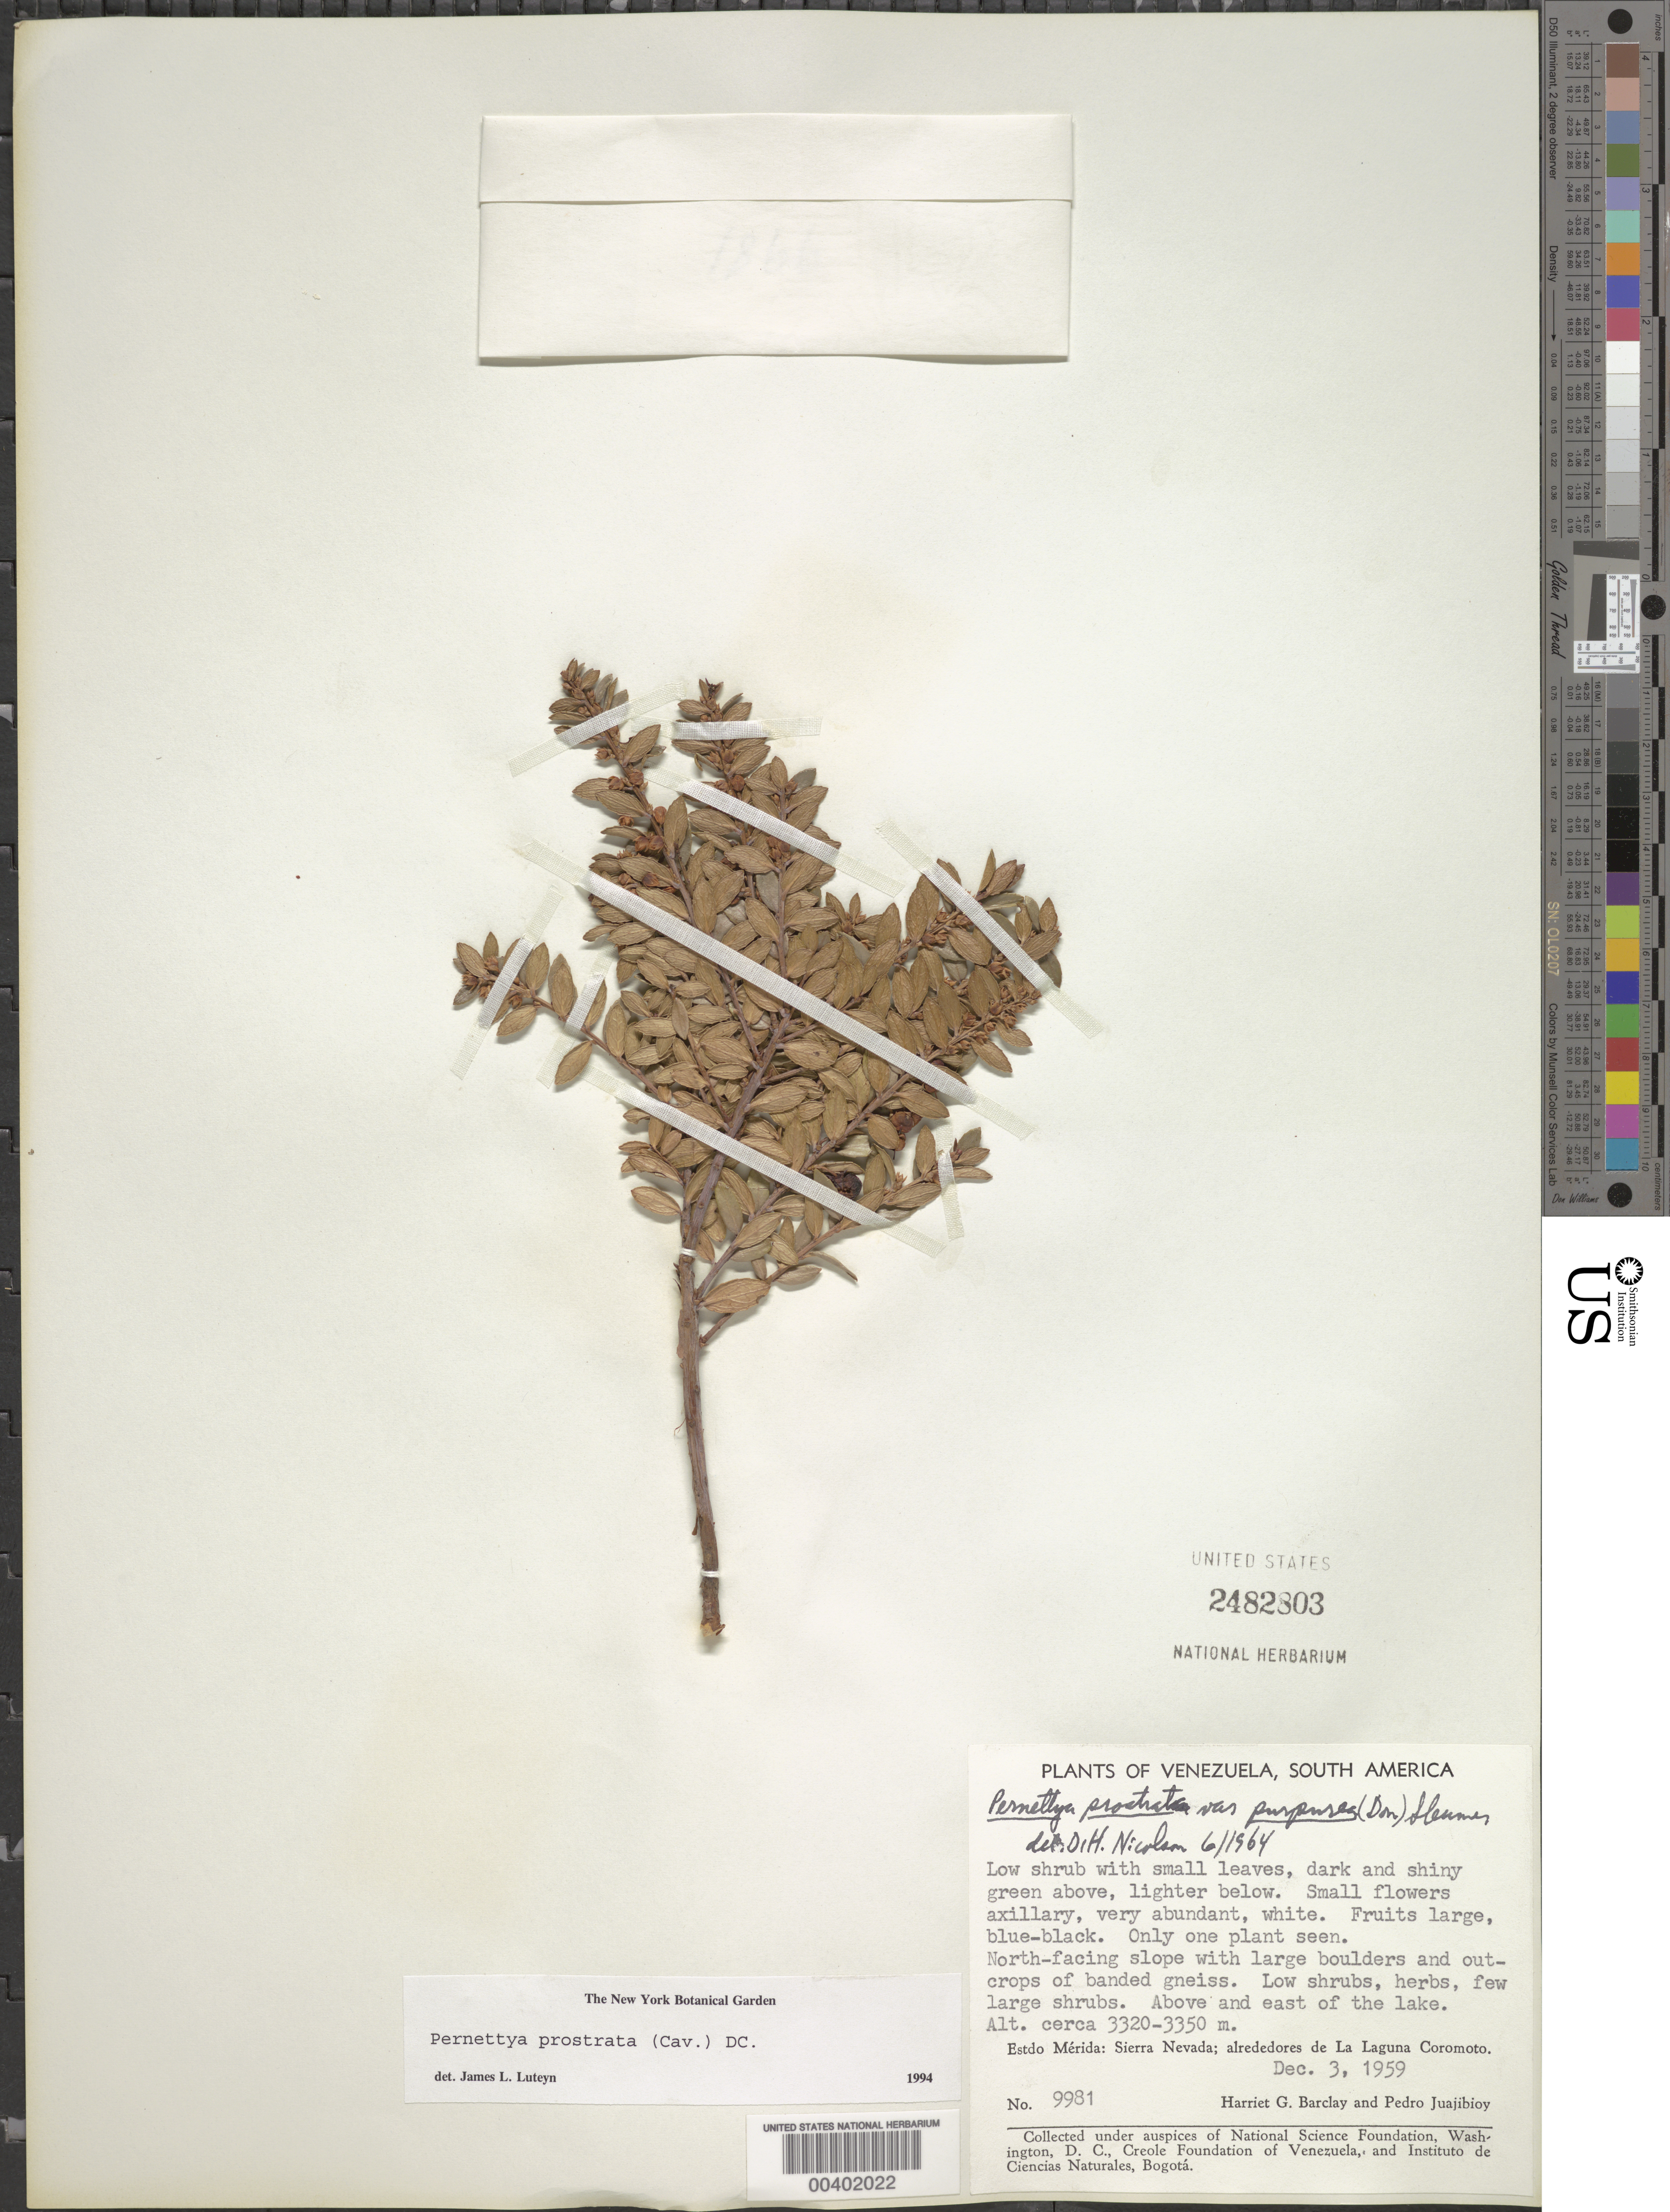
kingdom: Plantae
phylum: Tracheophyta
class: Magnoliopsida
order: Ericales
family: Ericaceae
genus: Pernettya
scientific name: Pernettya prostrata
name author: (Cav.) DC.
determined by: Luteyn, J. L.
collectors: H. G. Barclay & P. Juajibioy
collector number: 9981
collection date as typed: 03 Dec 1959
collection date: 1959-12-03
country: Venezuela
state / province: Mérida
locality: Alrededores de La Laguna Coromoto. Coromoto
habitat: North-facing slope with large boulders and out-crops of banded gneiss.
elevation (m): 3320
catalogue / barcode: US 2482803